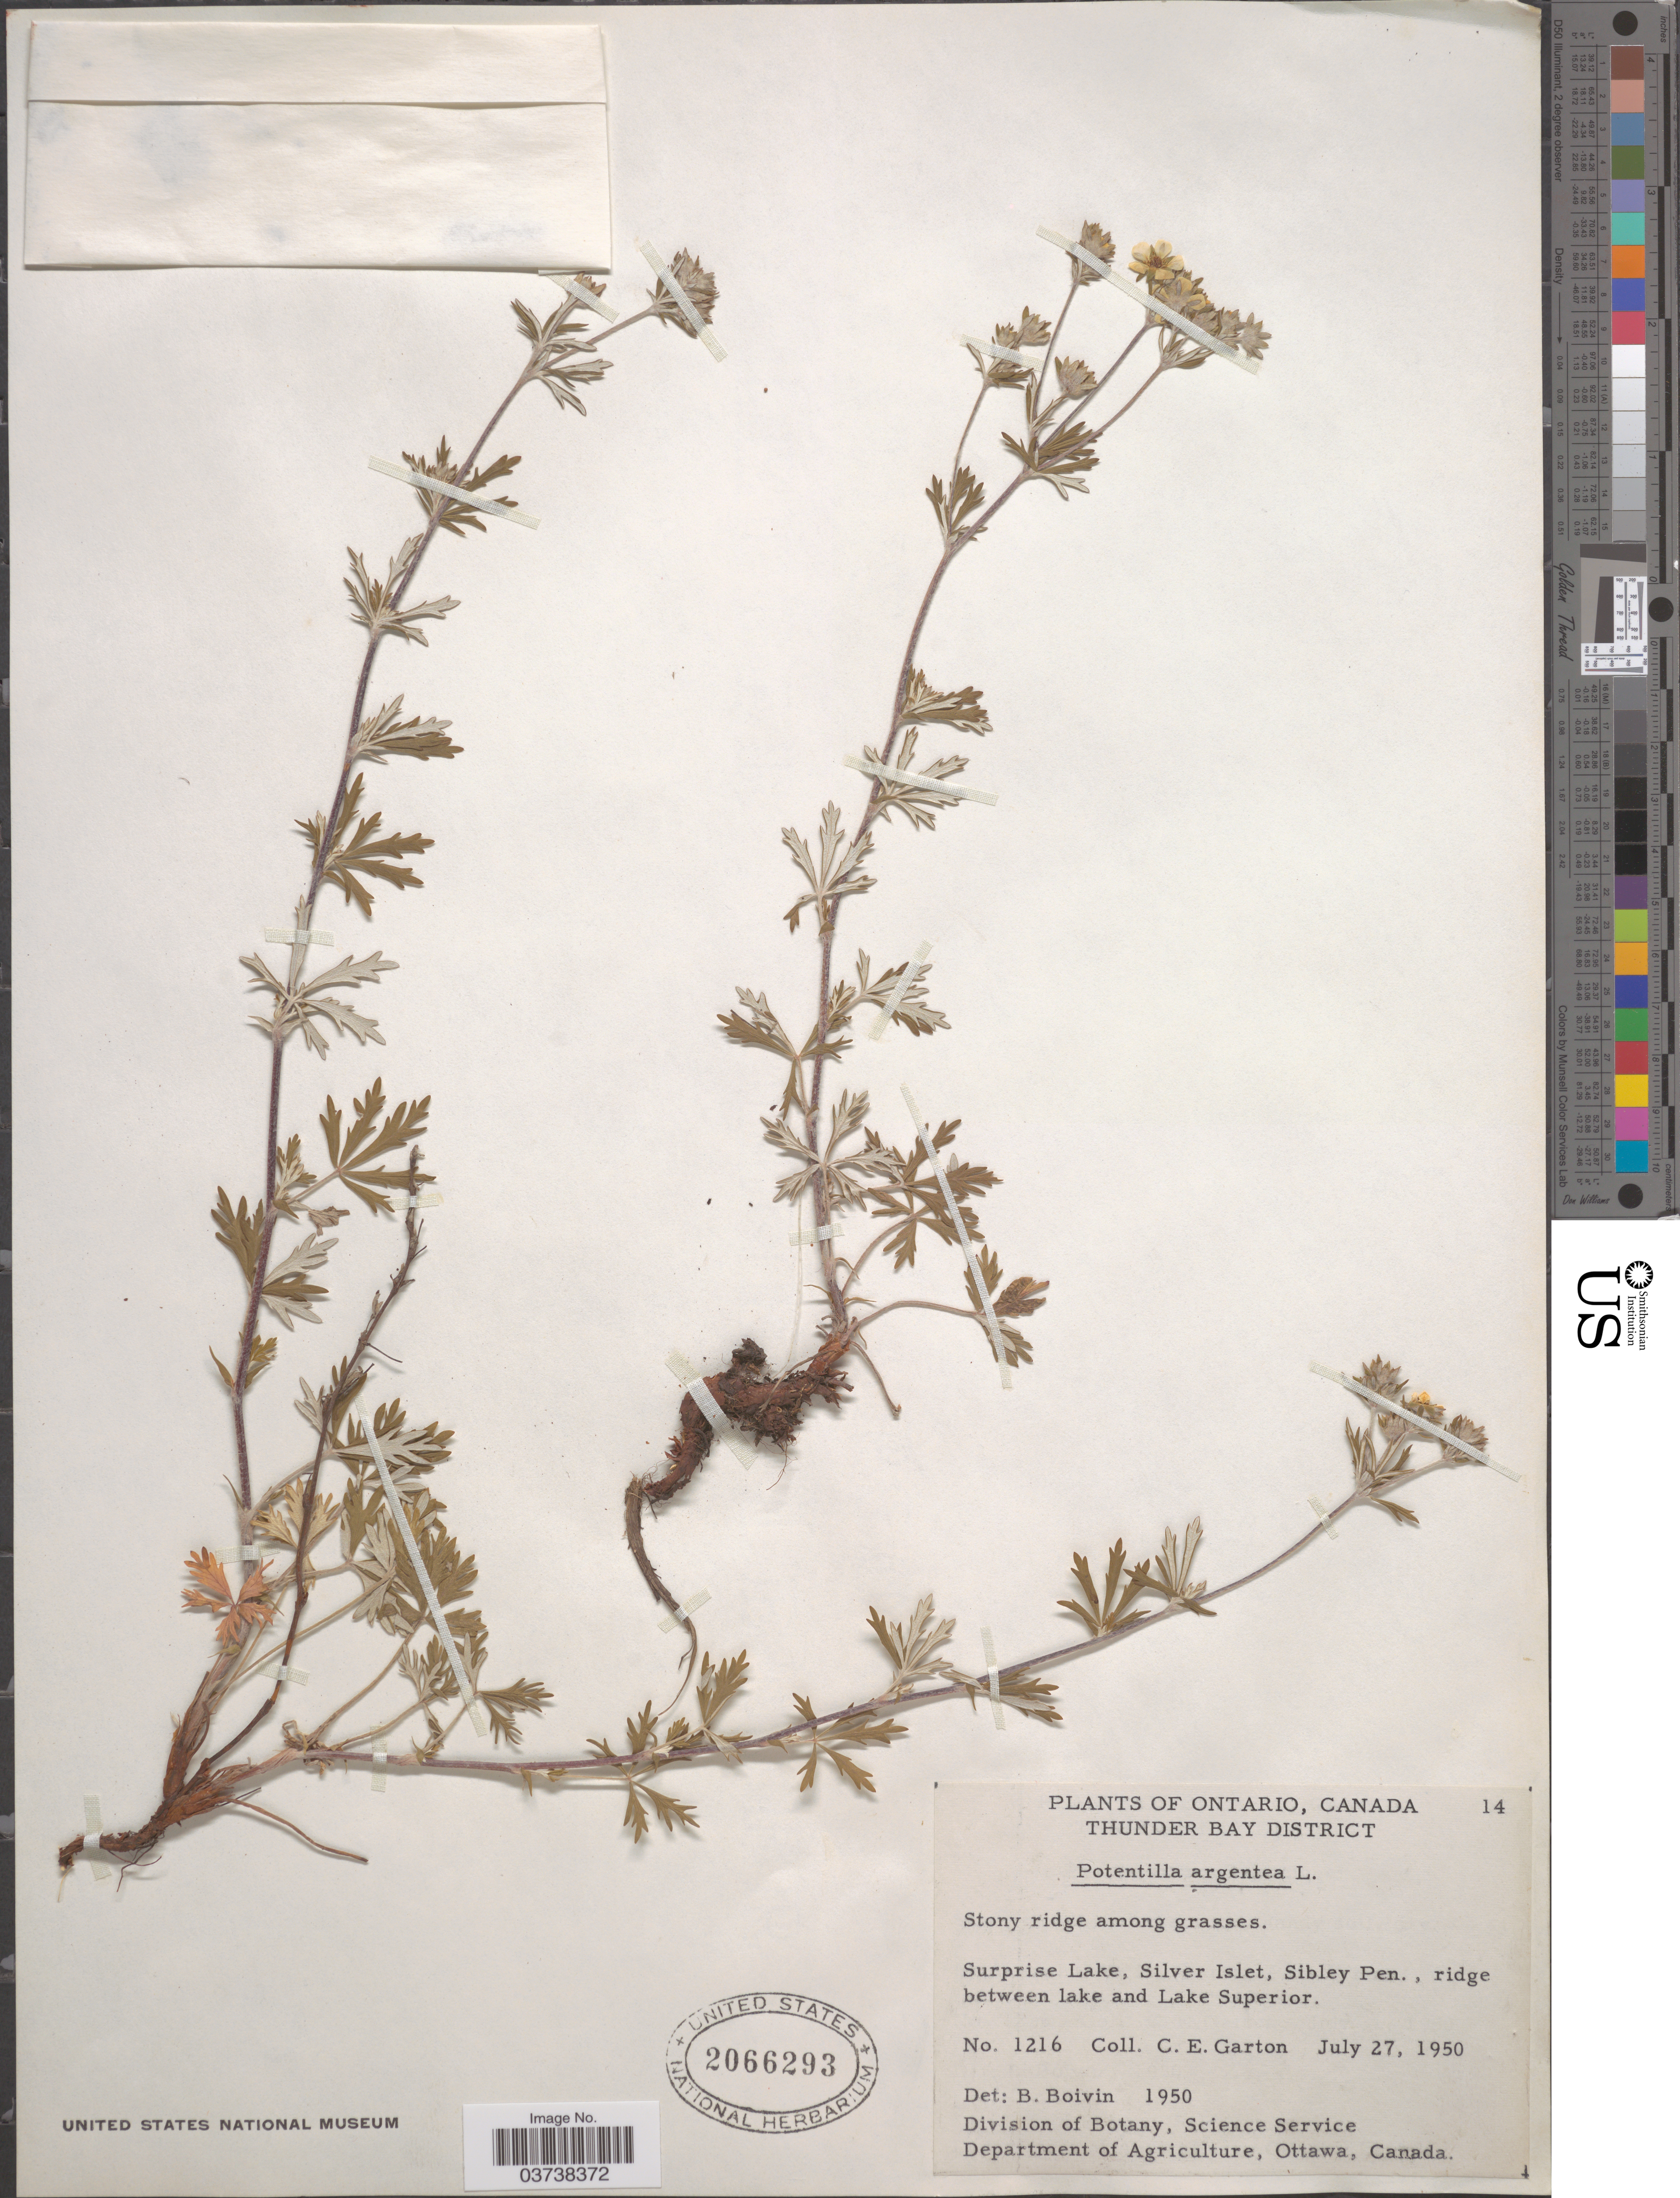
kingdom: Plantae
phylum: Tracheophyta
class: Magnoliopsida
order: Rosales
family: Rosaceae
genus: Potentilla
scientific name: Potentilla argentea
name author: L.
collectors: C. E. Garton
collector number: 1216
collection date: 1950-07-27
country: Canada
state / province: Ontario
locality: Thunder Bay District. Surprise Lake, Silver Islet, Sibley Pen., ridge between lake and Lake Superior.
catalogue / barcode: US 2066293